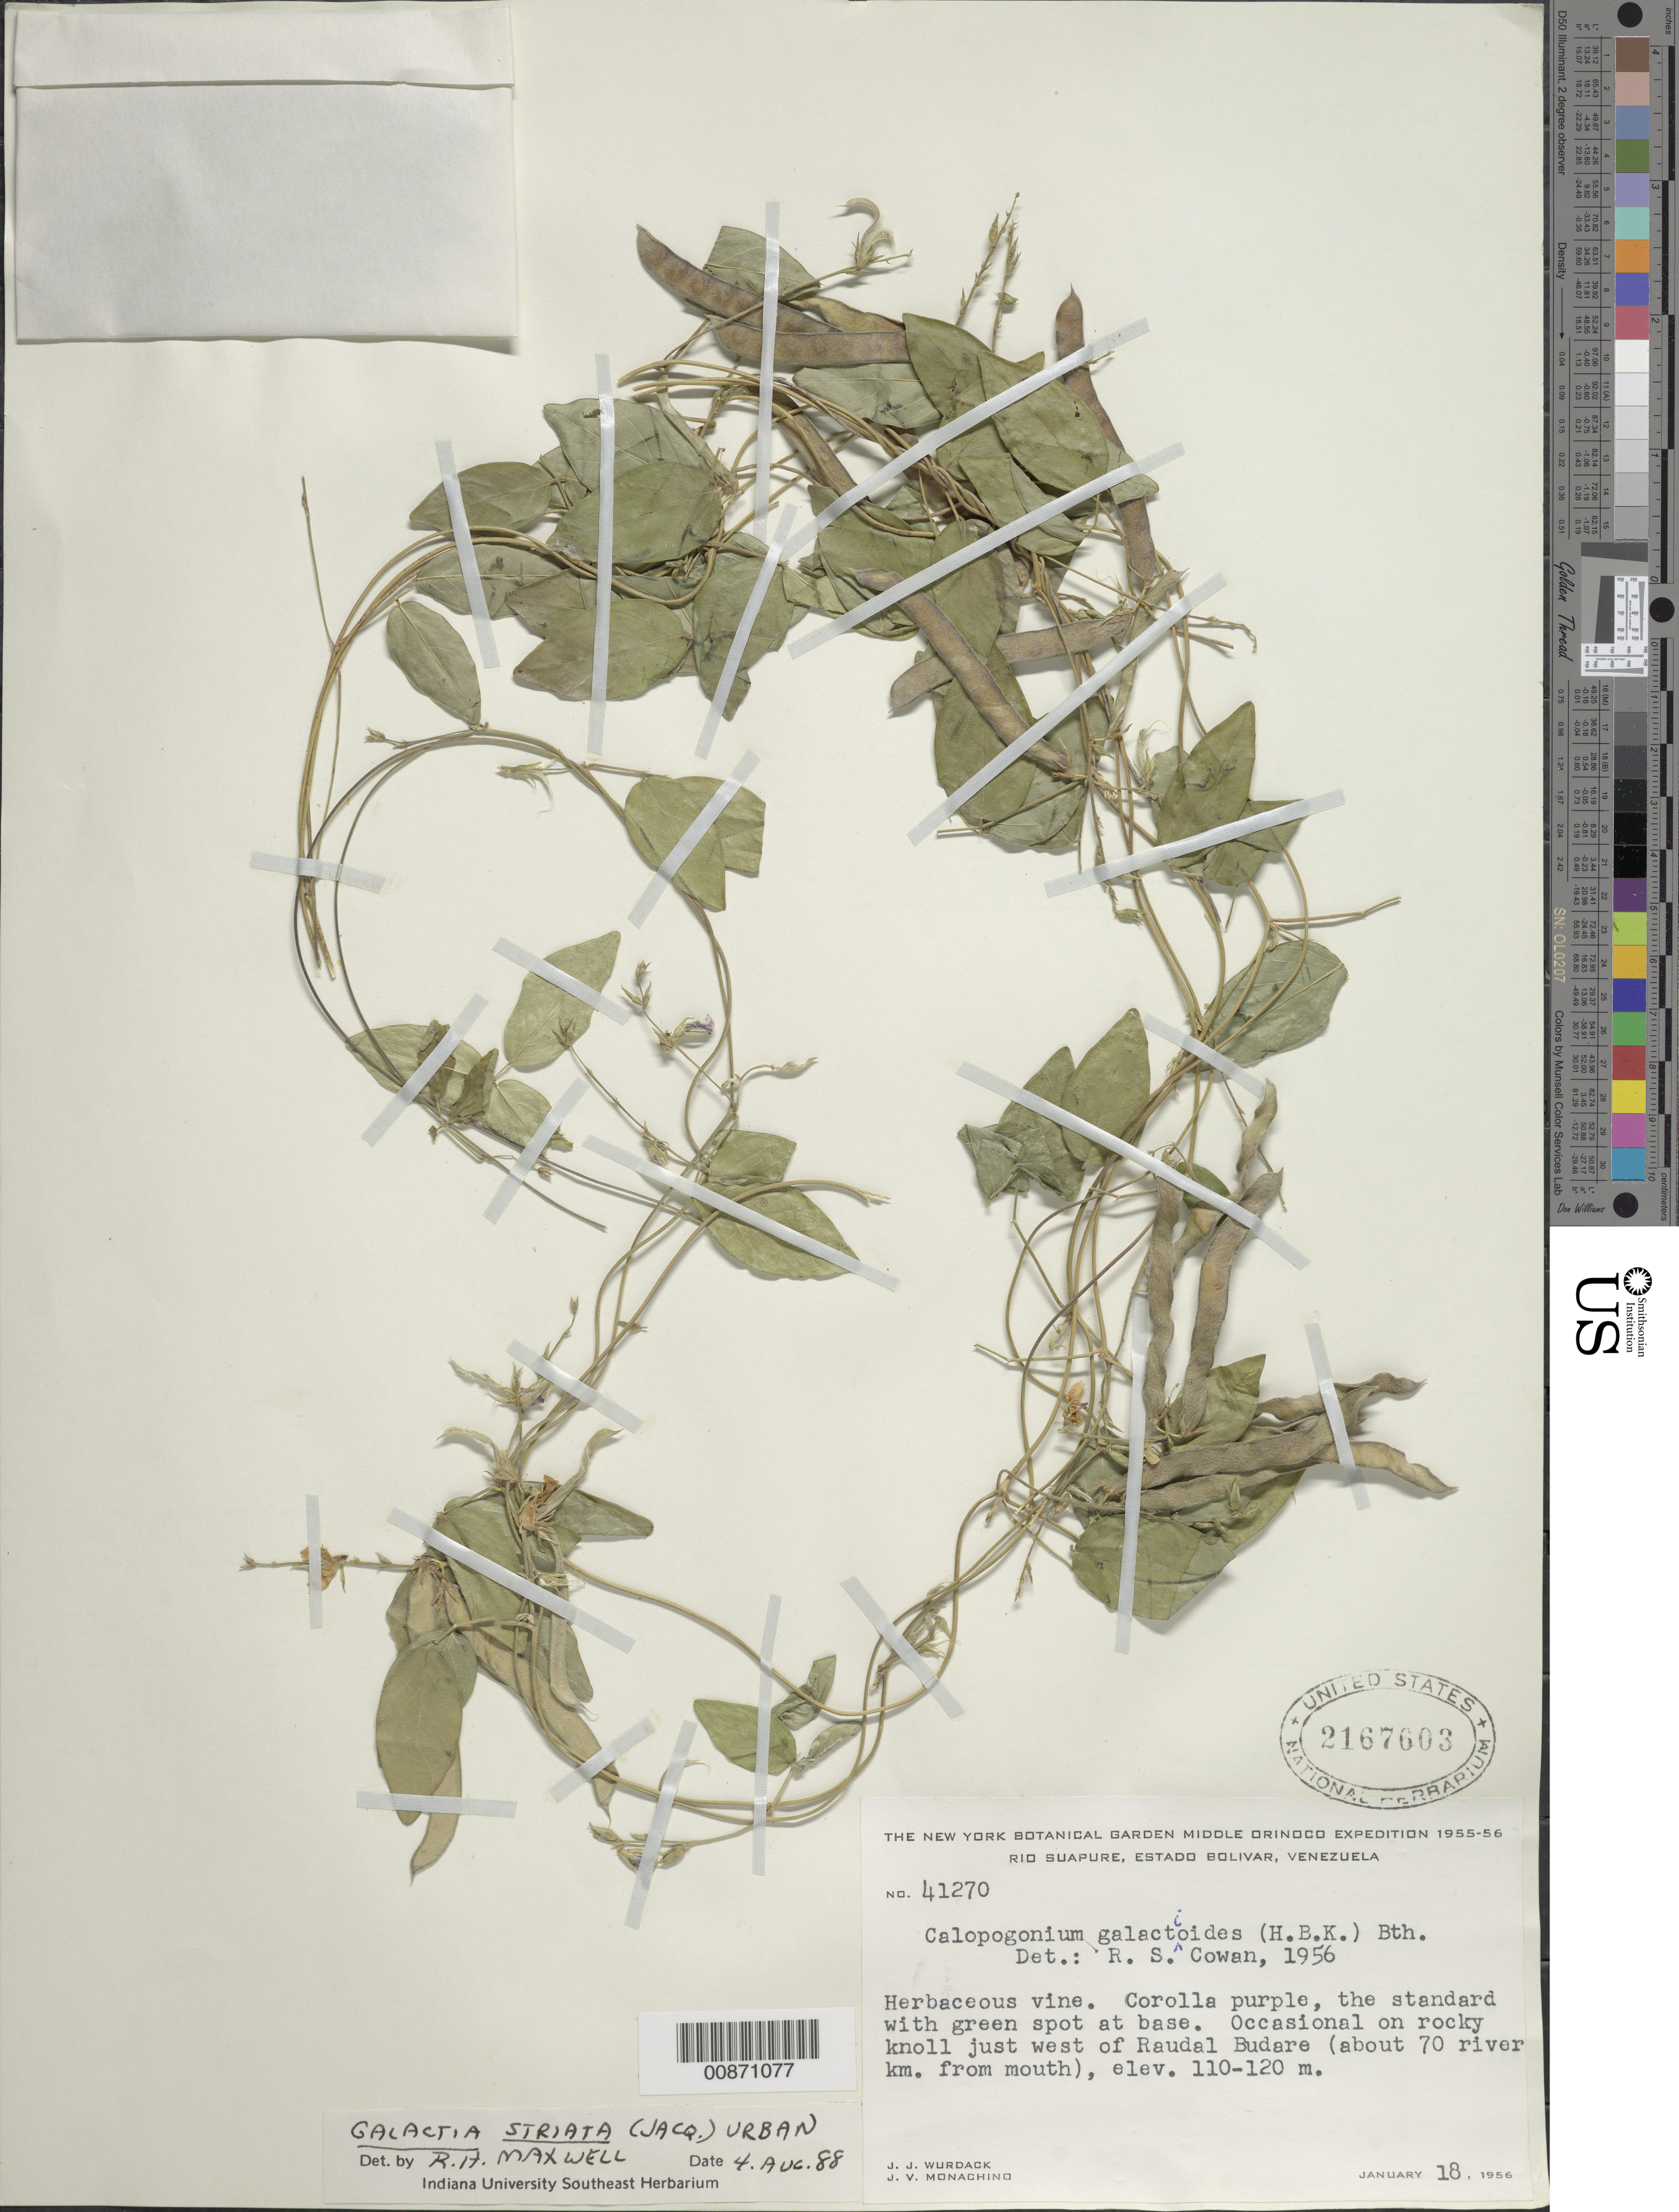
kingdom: Plantae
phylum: Tracheophyta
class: Magnoliopsida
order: Fabales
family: Fabaceae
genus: Galactia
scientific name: Galactia striata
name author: (Jacq.) Urb.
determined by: Maxwell, R. H., (JEF), Indiana University Southeast (UNITED STATES)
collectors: J. J. Wurdack & J. V. Monachino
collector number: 41270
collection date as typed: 18-Jan-56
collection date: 1956-01-18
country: Venezuela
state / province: Bolívar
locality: Río Suapure, west of Raudal Budare (about 70 river km from mouth)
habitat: Rocky knoll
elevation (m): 110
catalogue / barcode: US 2167603